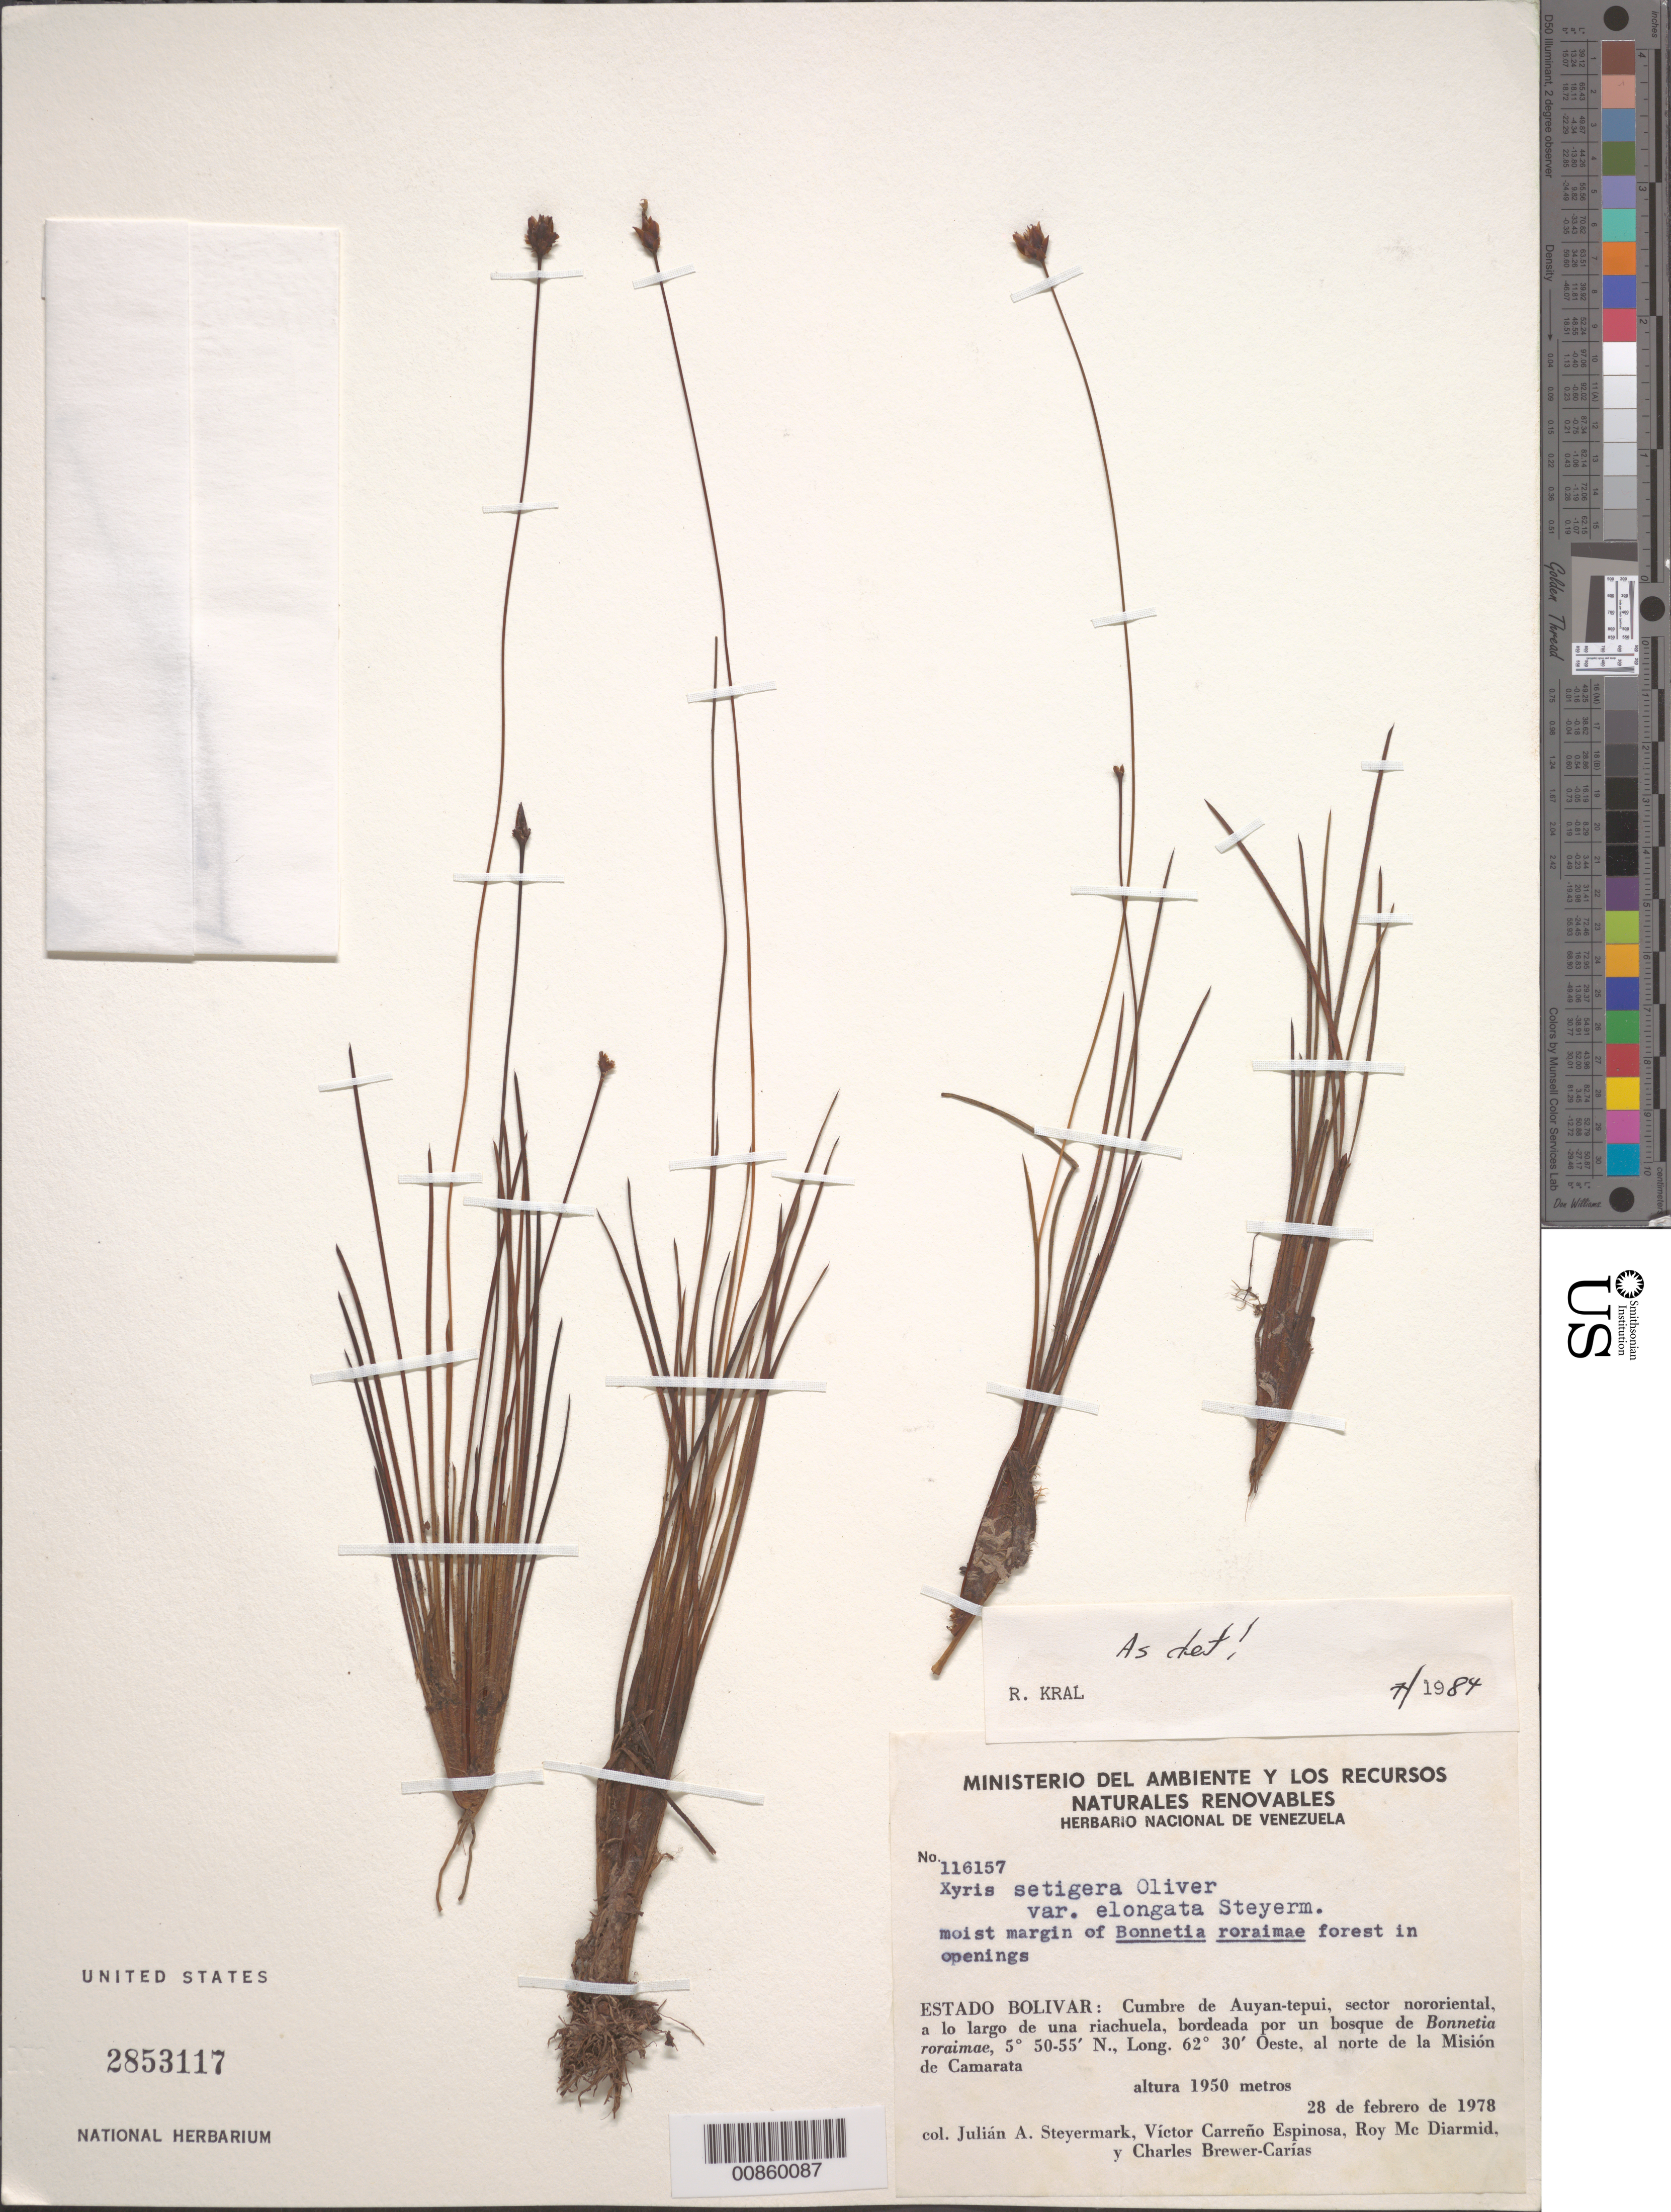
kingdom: Plantae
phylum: Tracheophyta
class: Liliopsida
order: Poales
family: Xyridaceae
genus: Xyris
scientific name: Xyris setigera var. elongata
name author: Steyerm.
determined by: Kral, Robert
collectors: J. Steyermark, V. Espinosa, R. Mc Diarmid & C. Brewer-Carias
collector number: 116157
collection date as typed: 28-Feb-78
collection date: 1978-02-28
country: Venezuela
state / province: Bolívar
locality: Auyan-tepuí, cumbre, sector nororiental, al norte de la Misión de Camarata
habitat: A lo largo de una riachuela; bordeada por un bosque de Bonnetia roraimae. Moist margin of Bonnetia roraime forest in openings.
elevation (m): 1950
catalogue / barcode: US 2853117